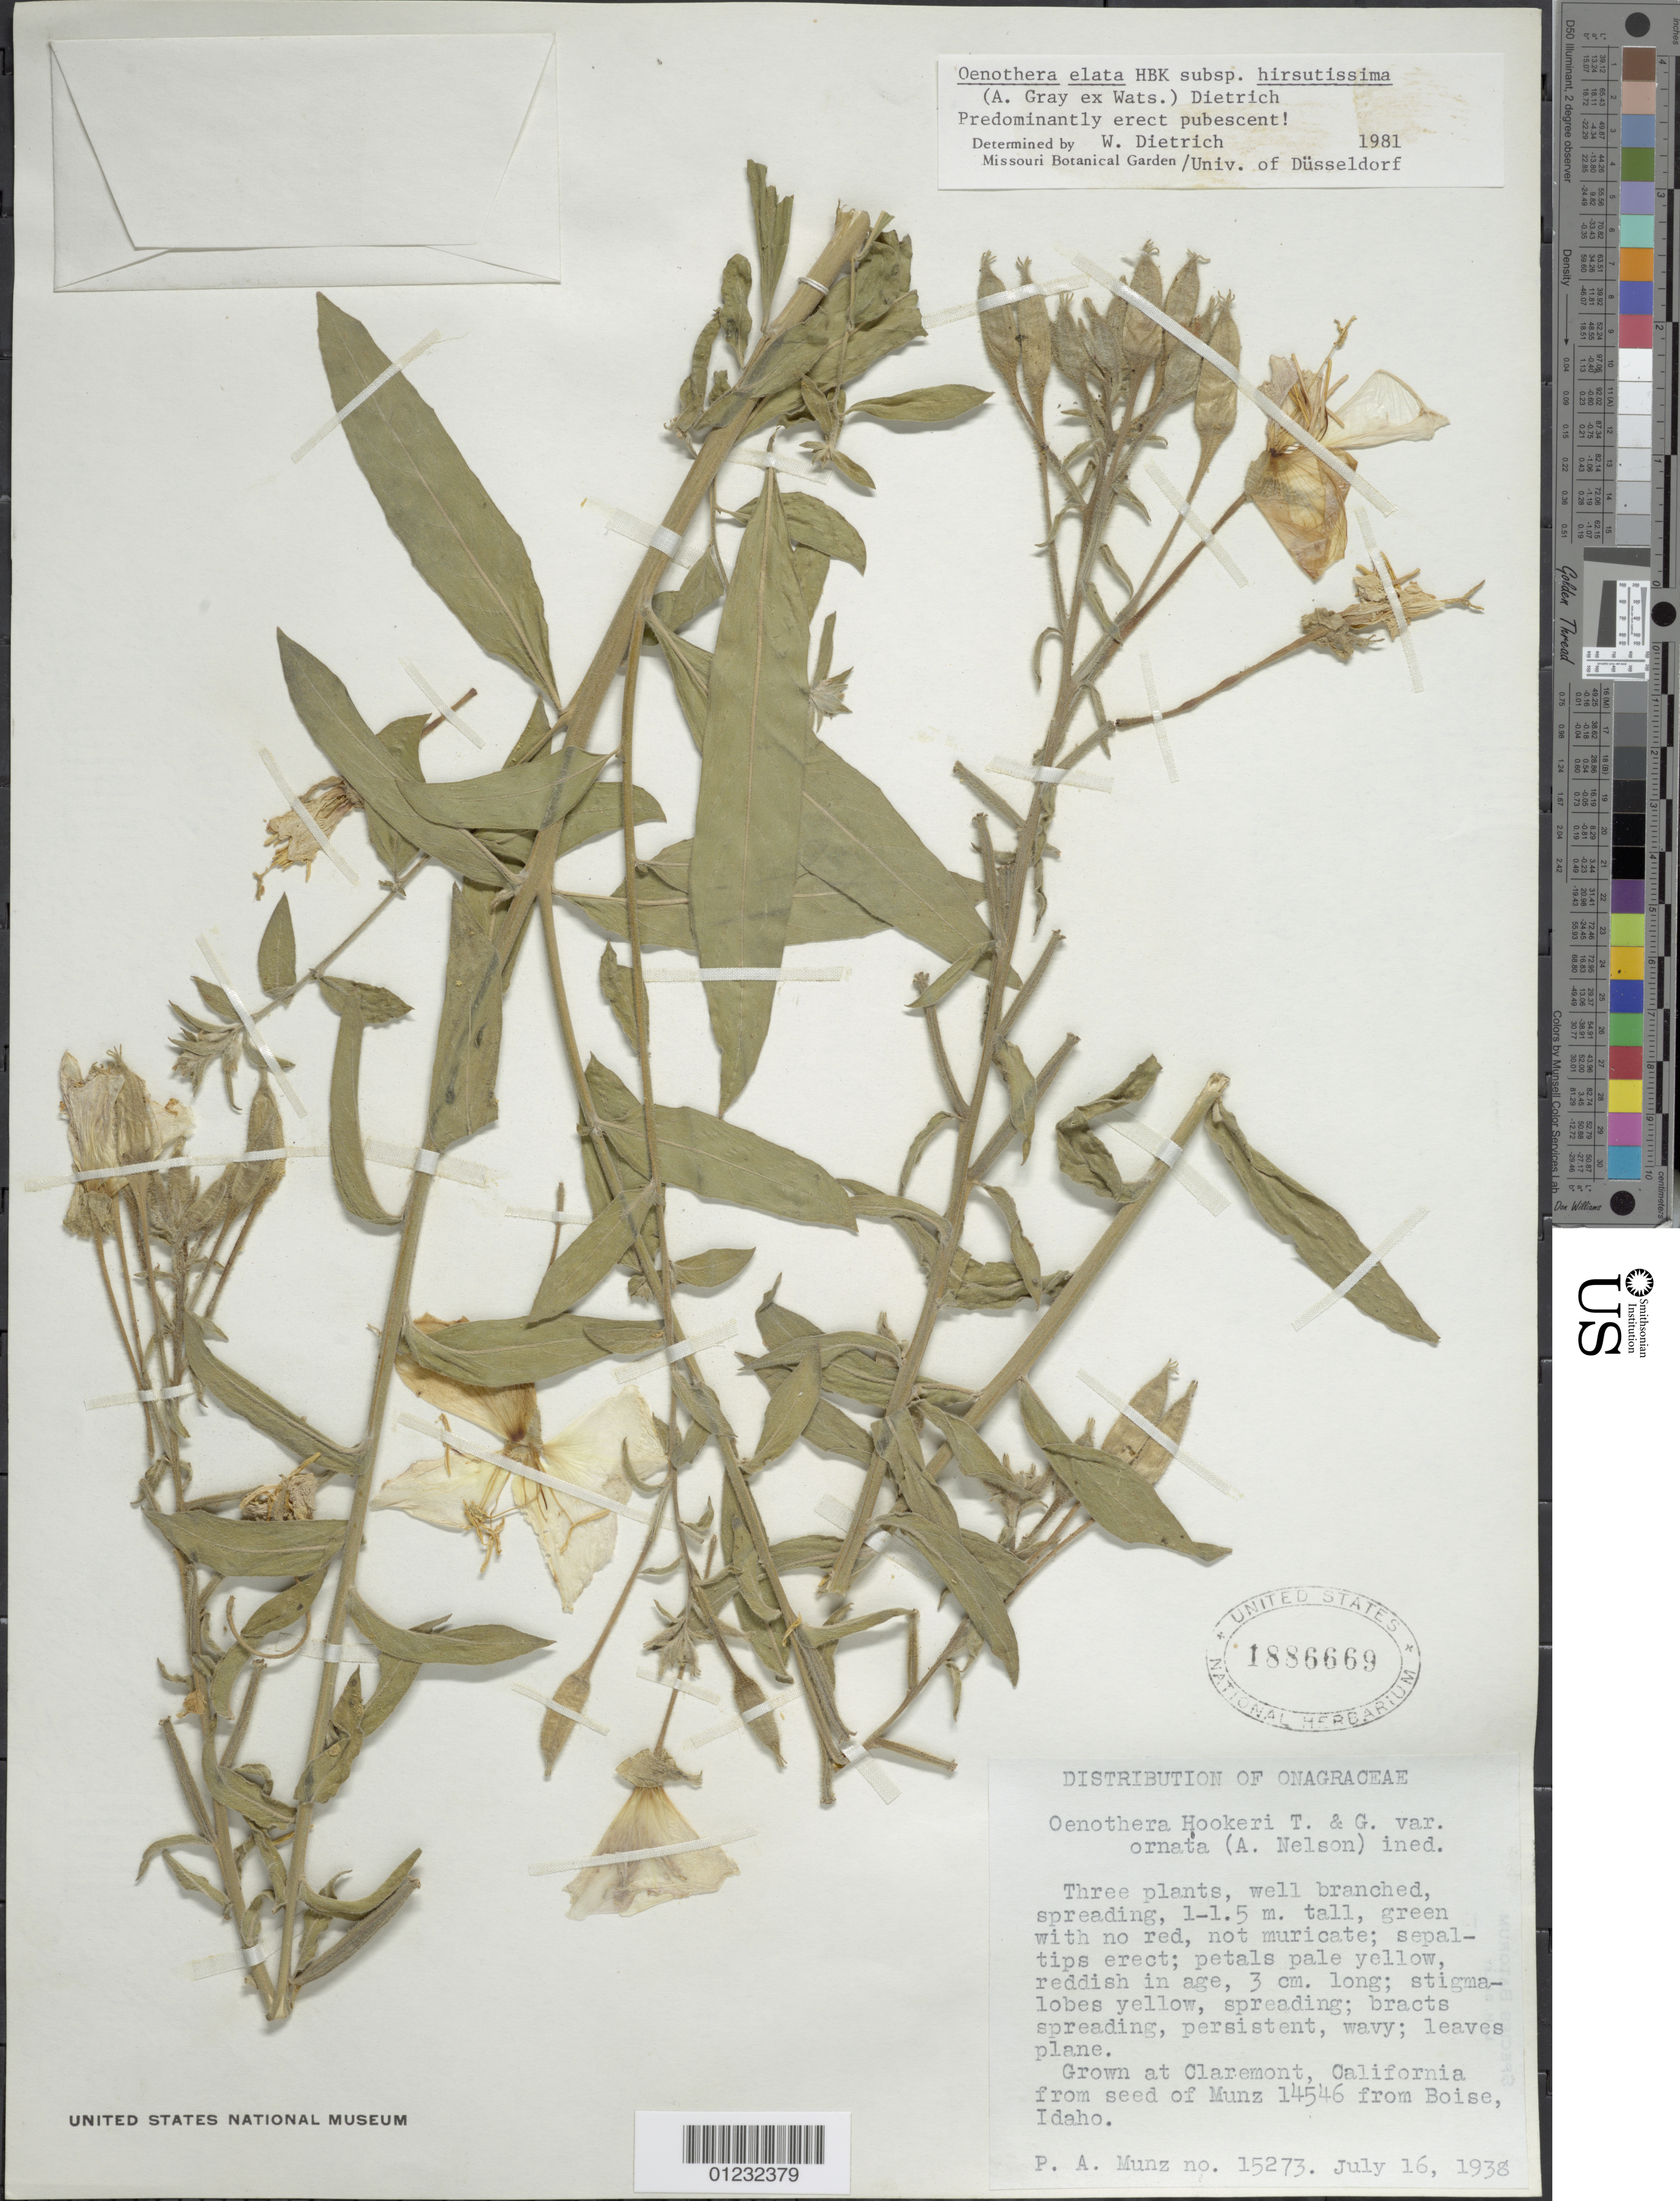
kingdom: Plantae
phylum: Tracheophyta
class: Magnoliopsida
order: Myrtales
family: Onagraceae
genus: Oenothera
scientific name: Oenothera elata subsp. hirsutissima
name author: (A. Gray ex S. Watson) W. Dietr.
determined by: Dietrich, W.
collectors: P. A. Munz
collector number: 15273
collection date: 1938-07-16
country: United States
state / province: California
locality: Claremont.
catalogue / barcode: US 1886669